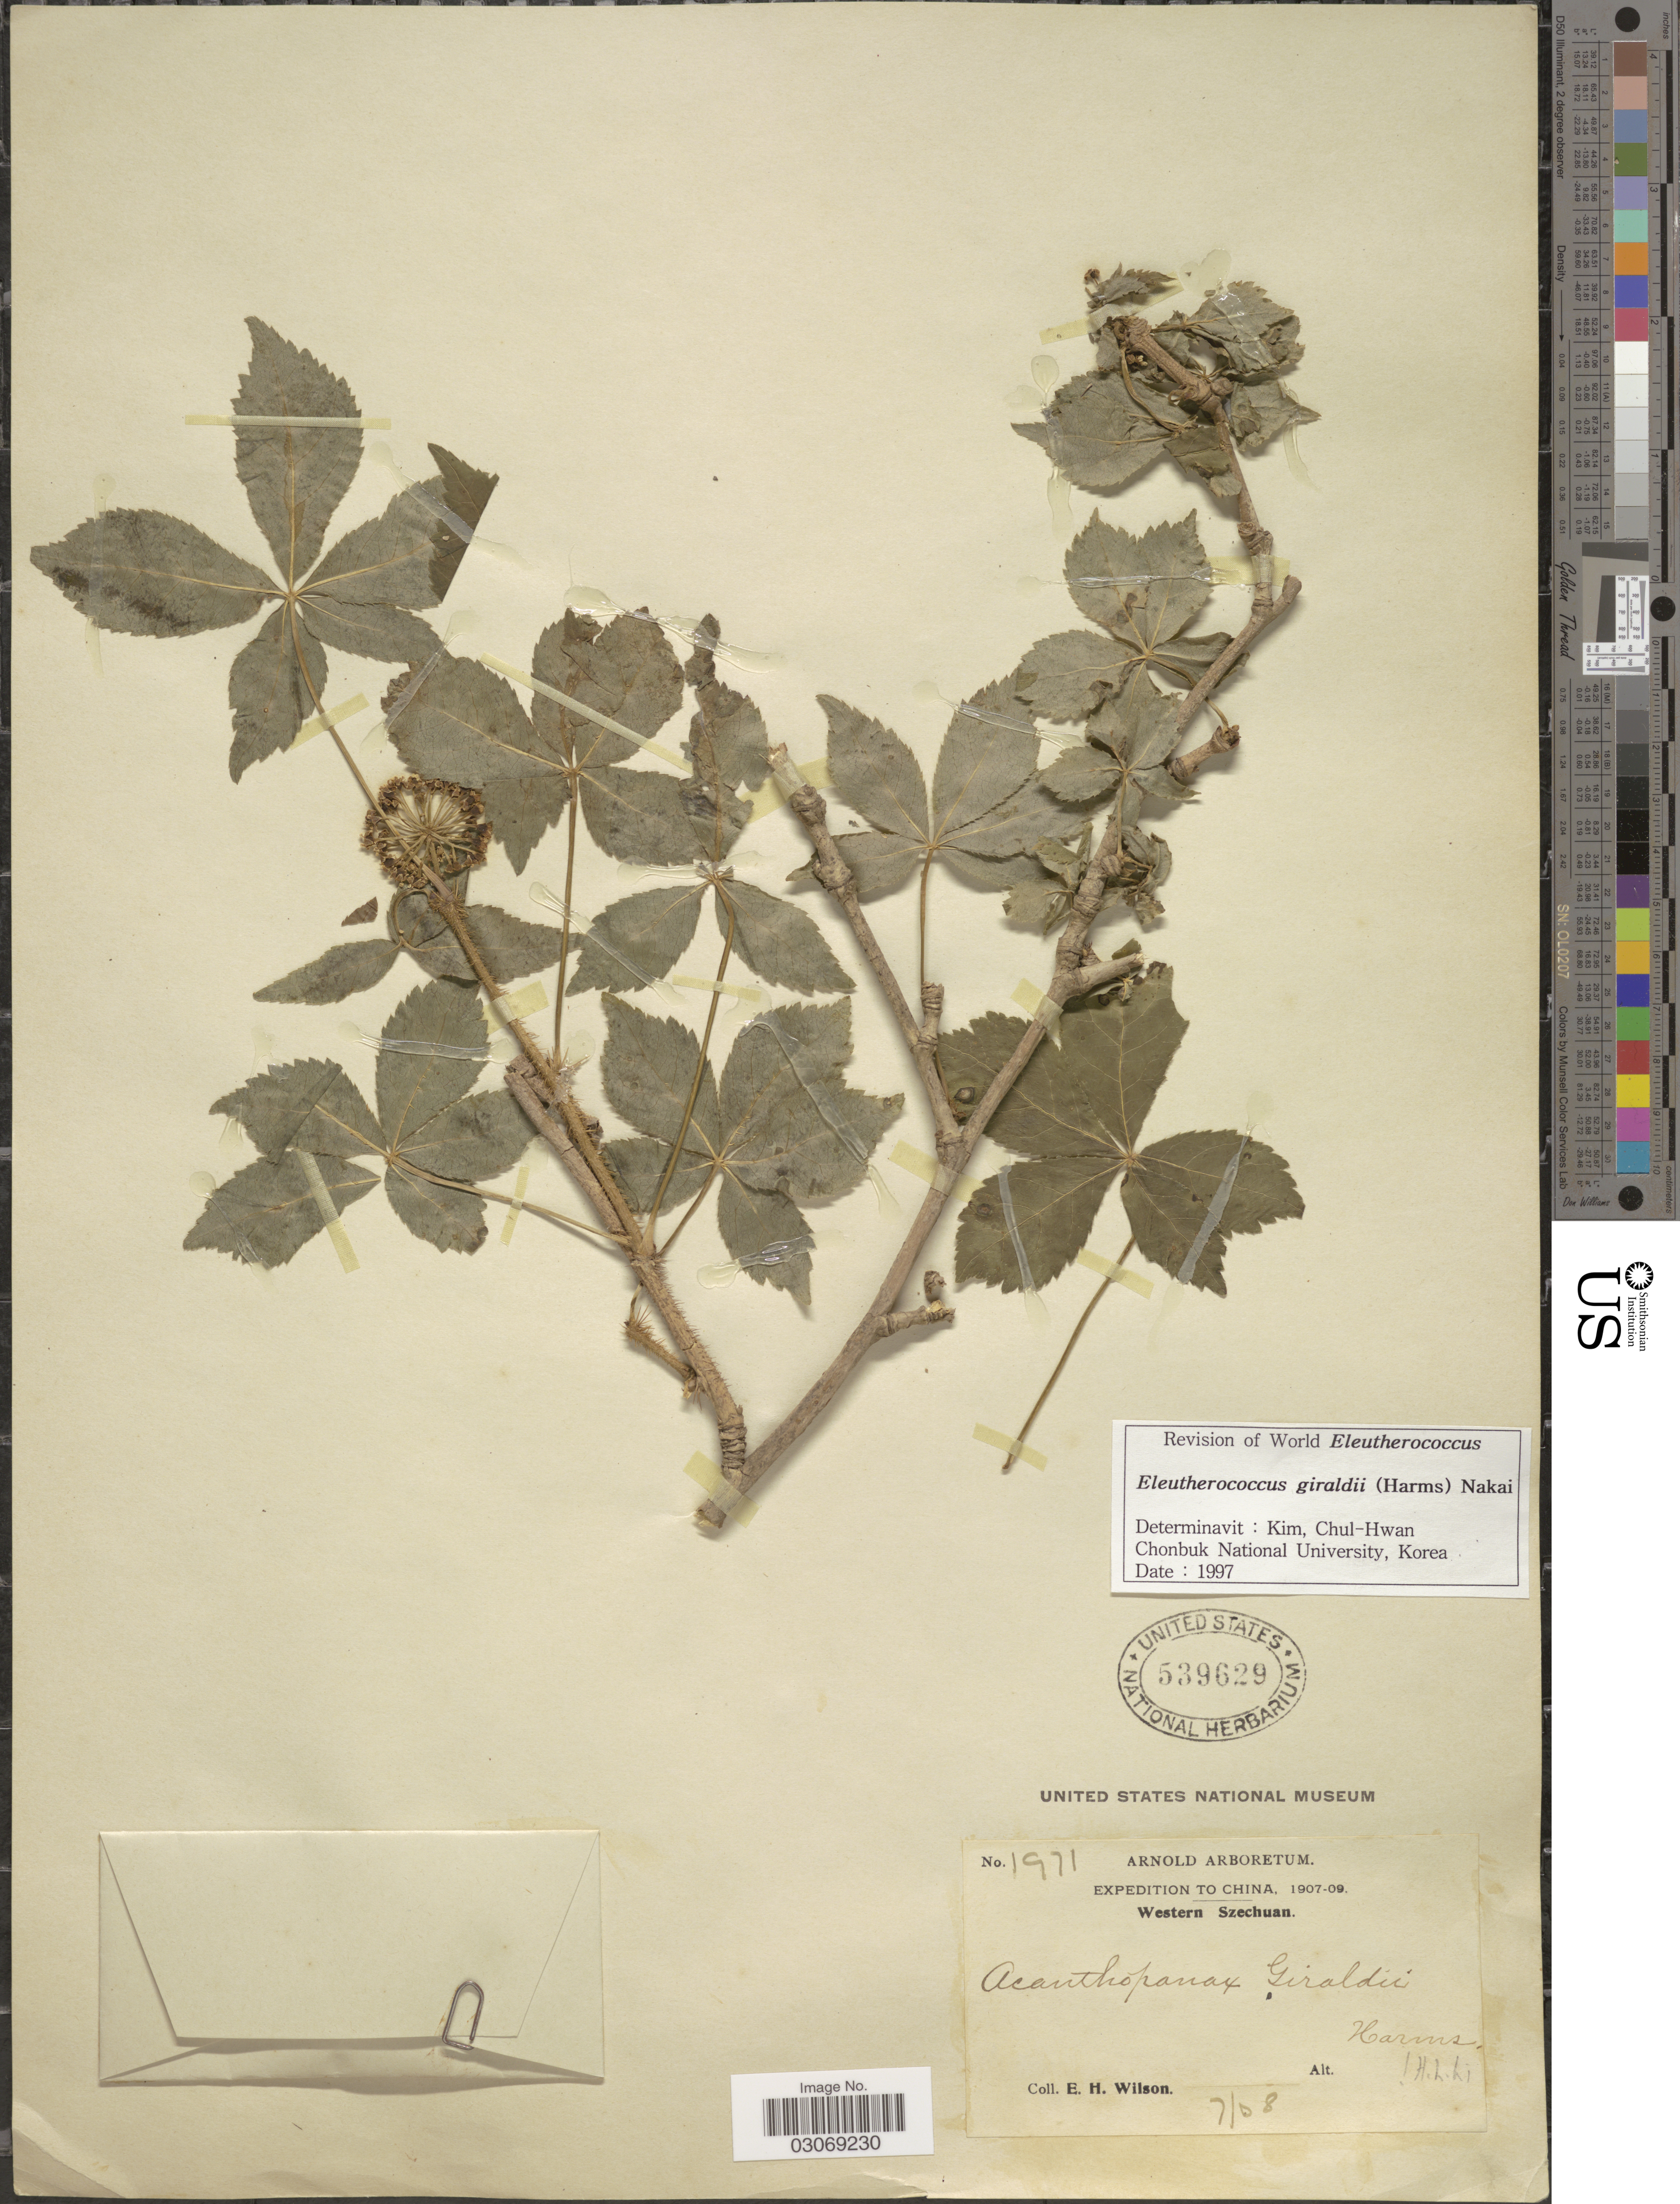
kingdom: Plantae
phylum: Tracheophyta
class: Magnoliopsida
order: Apiales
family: Araliaceae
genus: Eleutherococcus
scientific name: Eleutherococcus giraldii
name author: (Harms) Nakai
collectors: E. Wilson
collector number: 1971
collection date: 1908-07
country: China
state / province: Sichuan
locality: Western Szechuan.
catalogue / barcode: US 539629